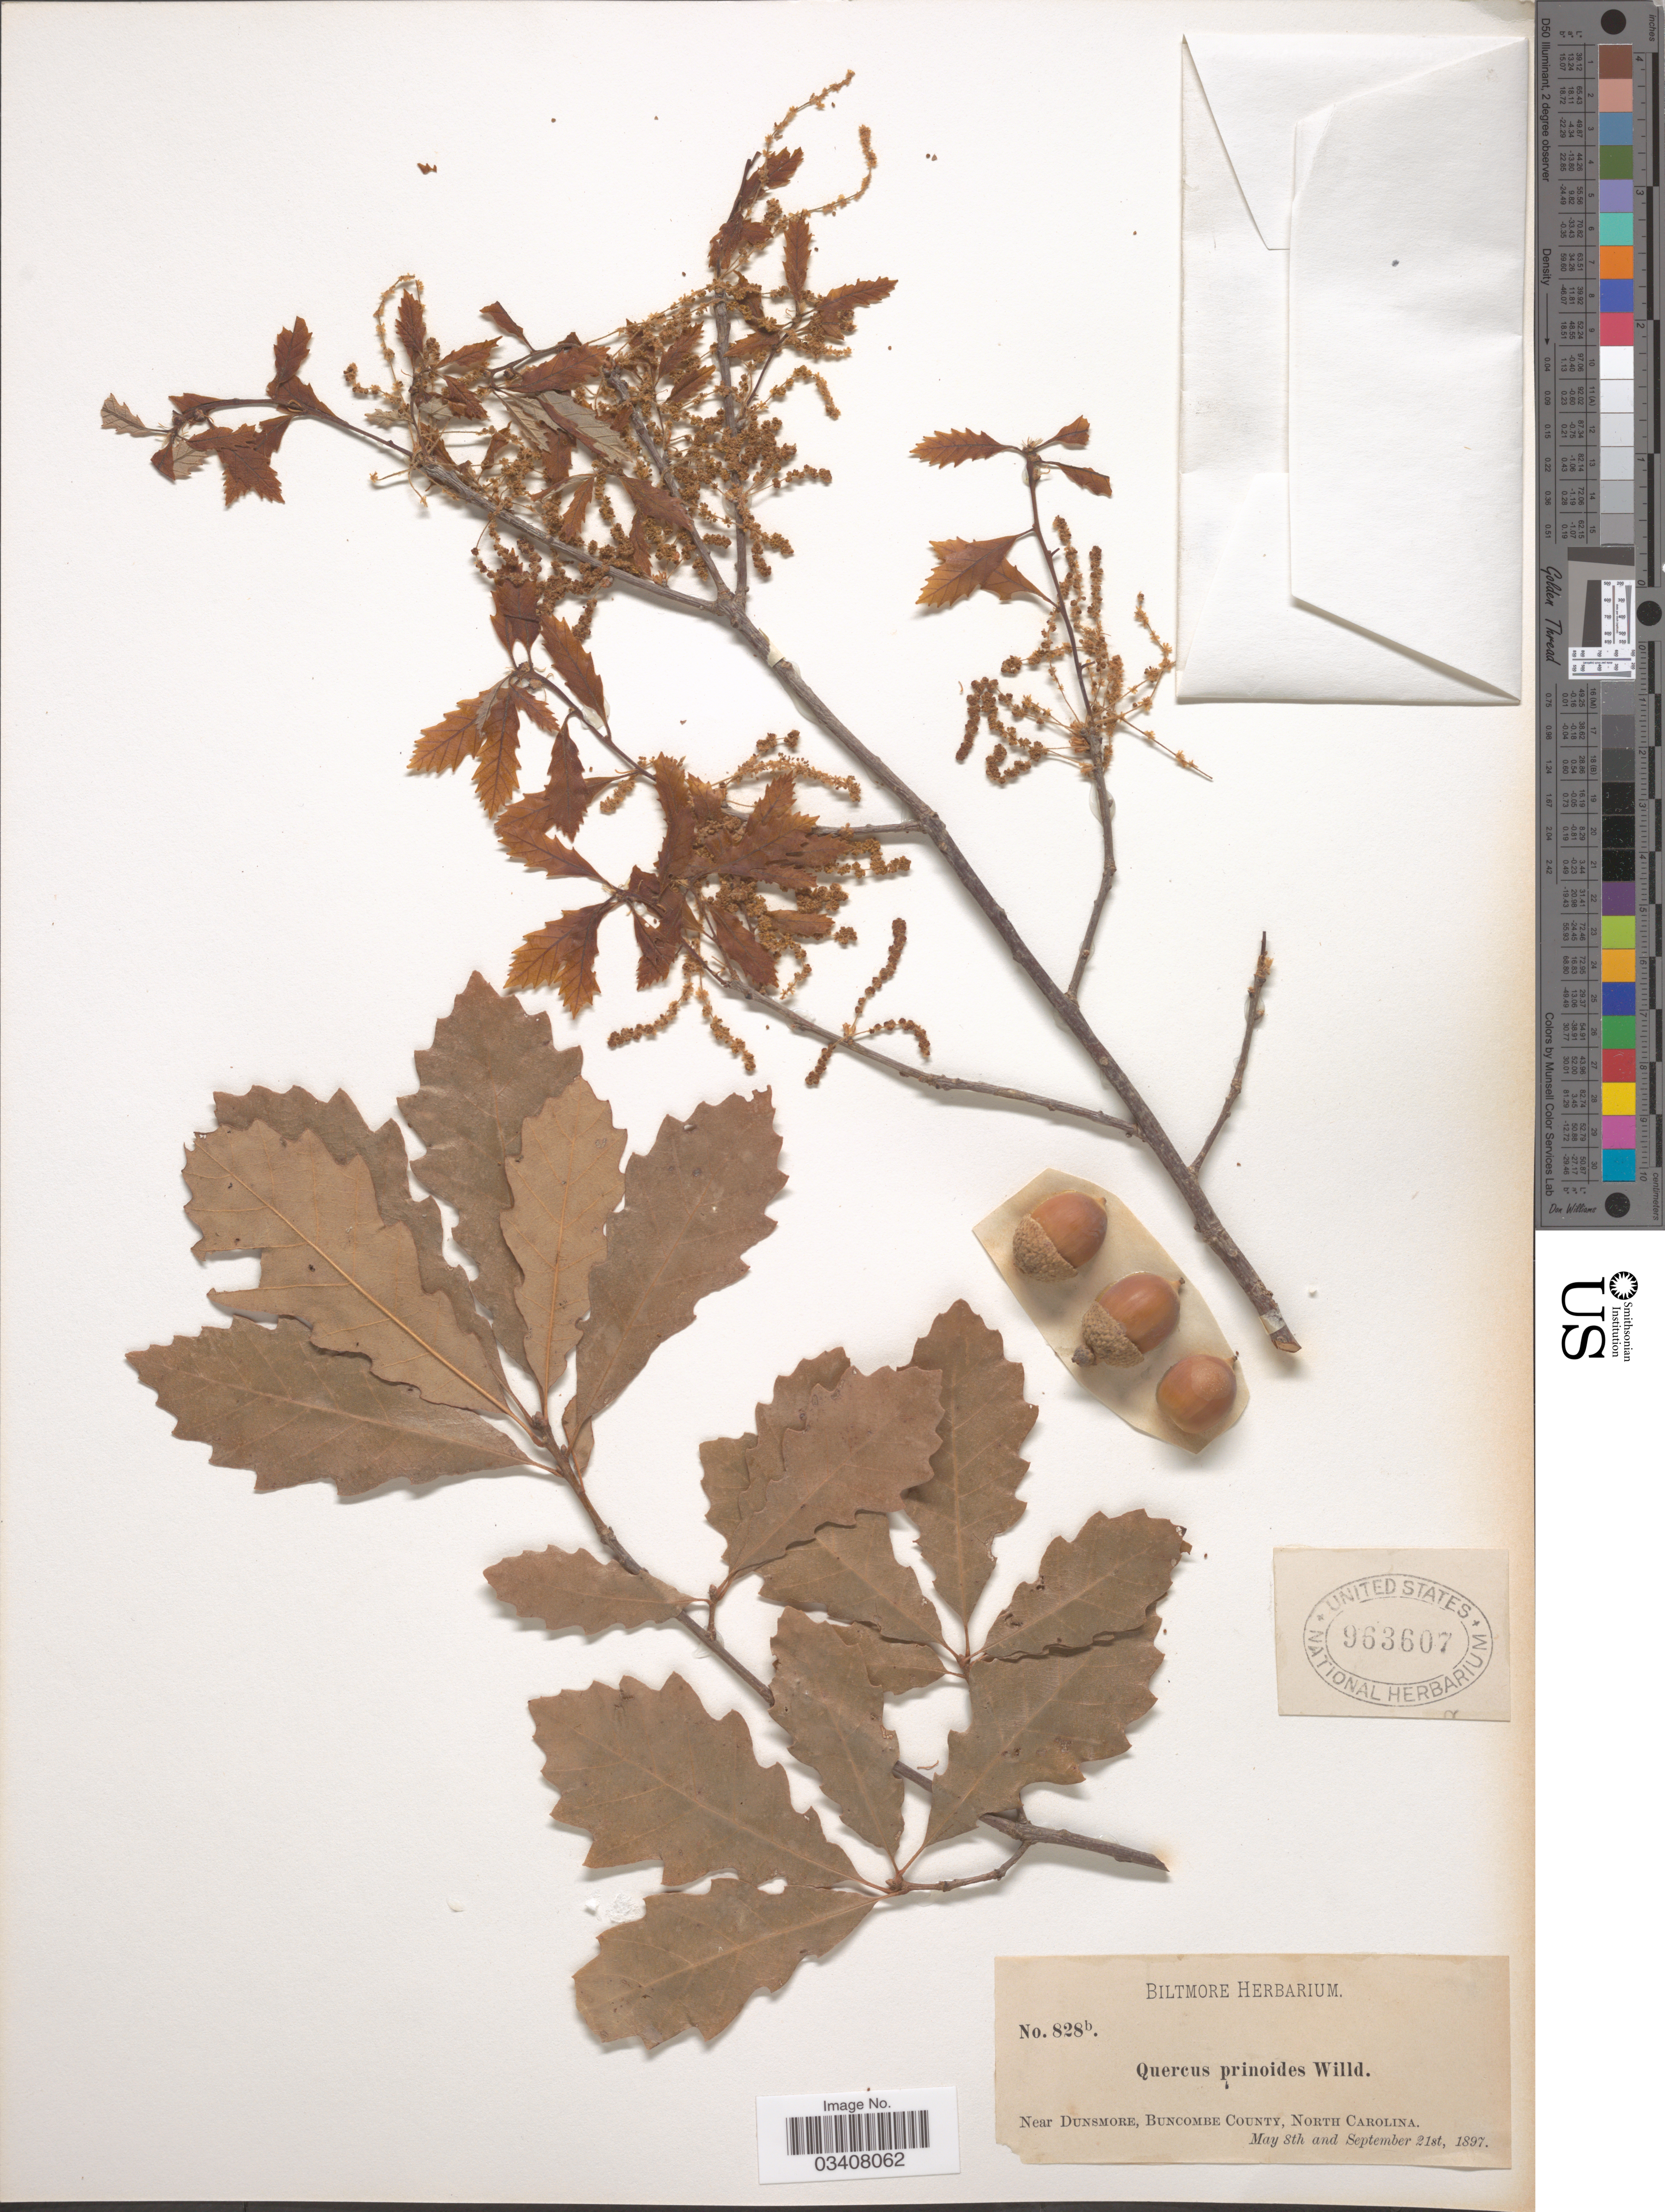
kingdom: Plantae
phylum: Tracheophyta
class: Magnoliopsida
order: Fagales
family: Fagaceae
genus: Quercus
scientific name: Quercus prinoides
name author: Willd.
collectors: ex herb. Biltmore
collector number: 828b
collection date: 1897-05-08/1897-09-21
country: United States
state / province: North Carolina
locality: Near Dunsmore, Buncombe County.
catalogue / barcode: US 963607